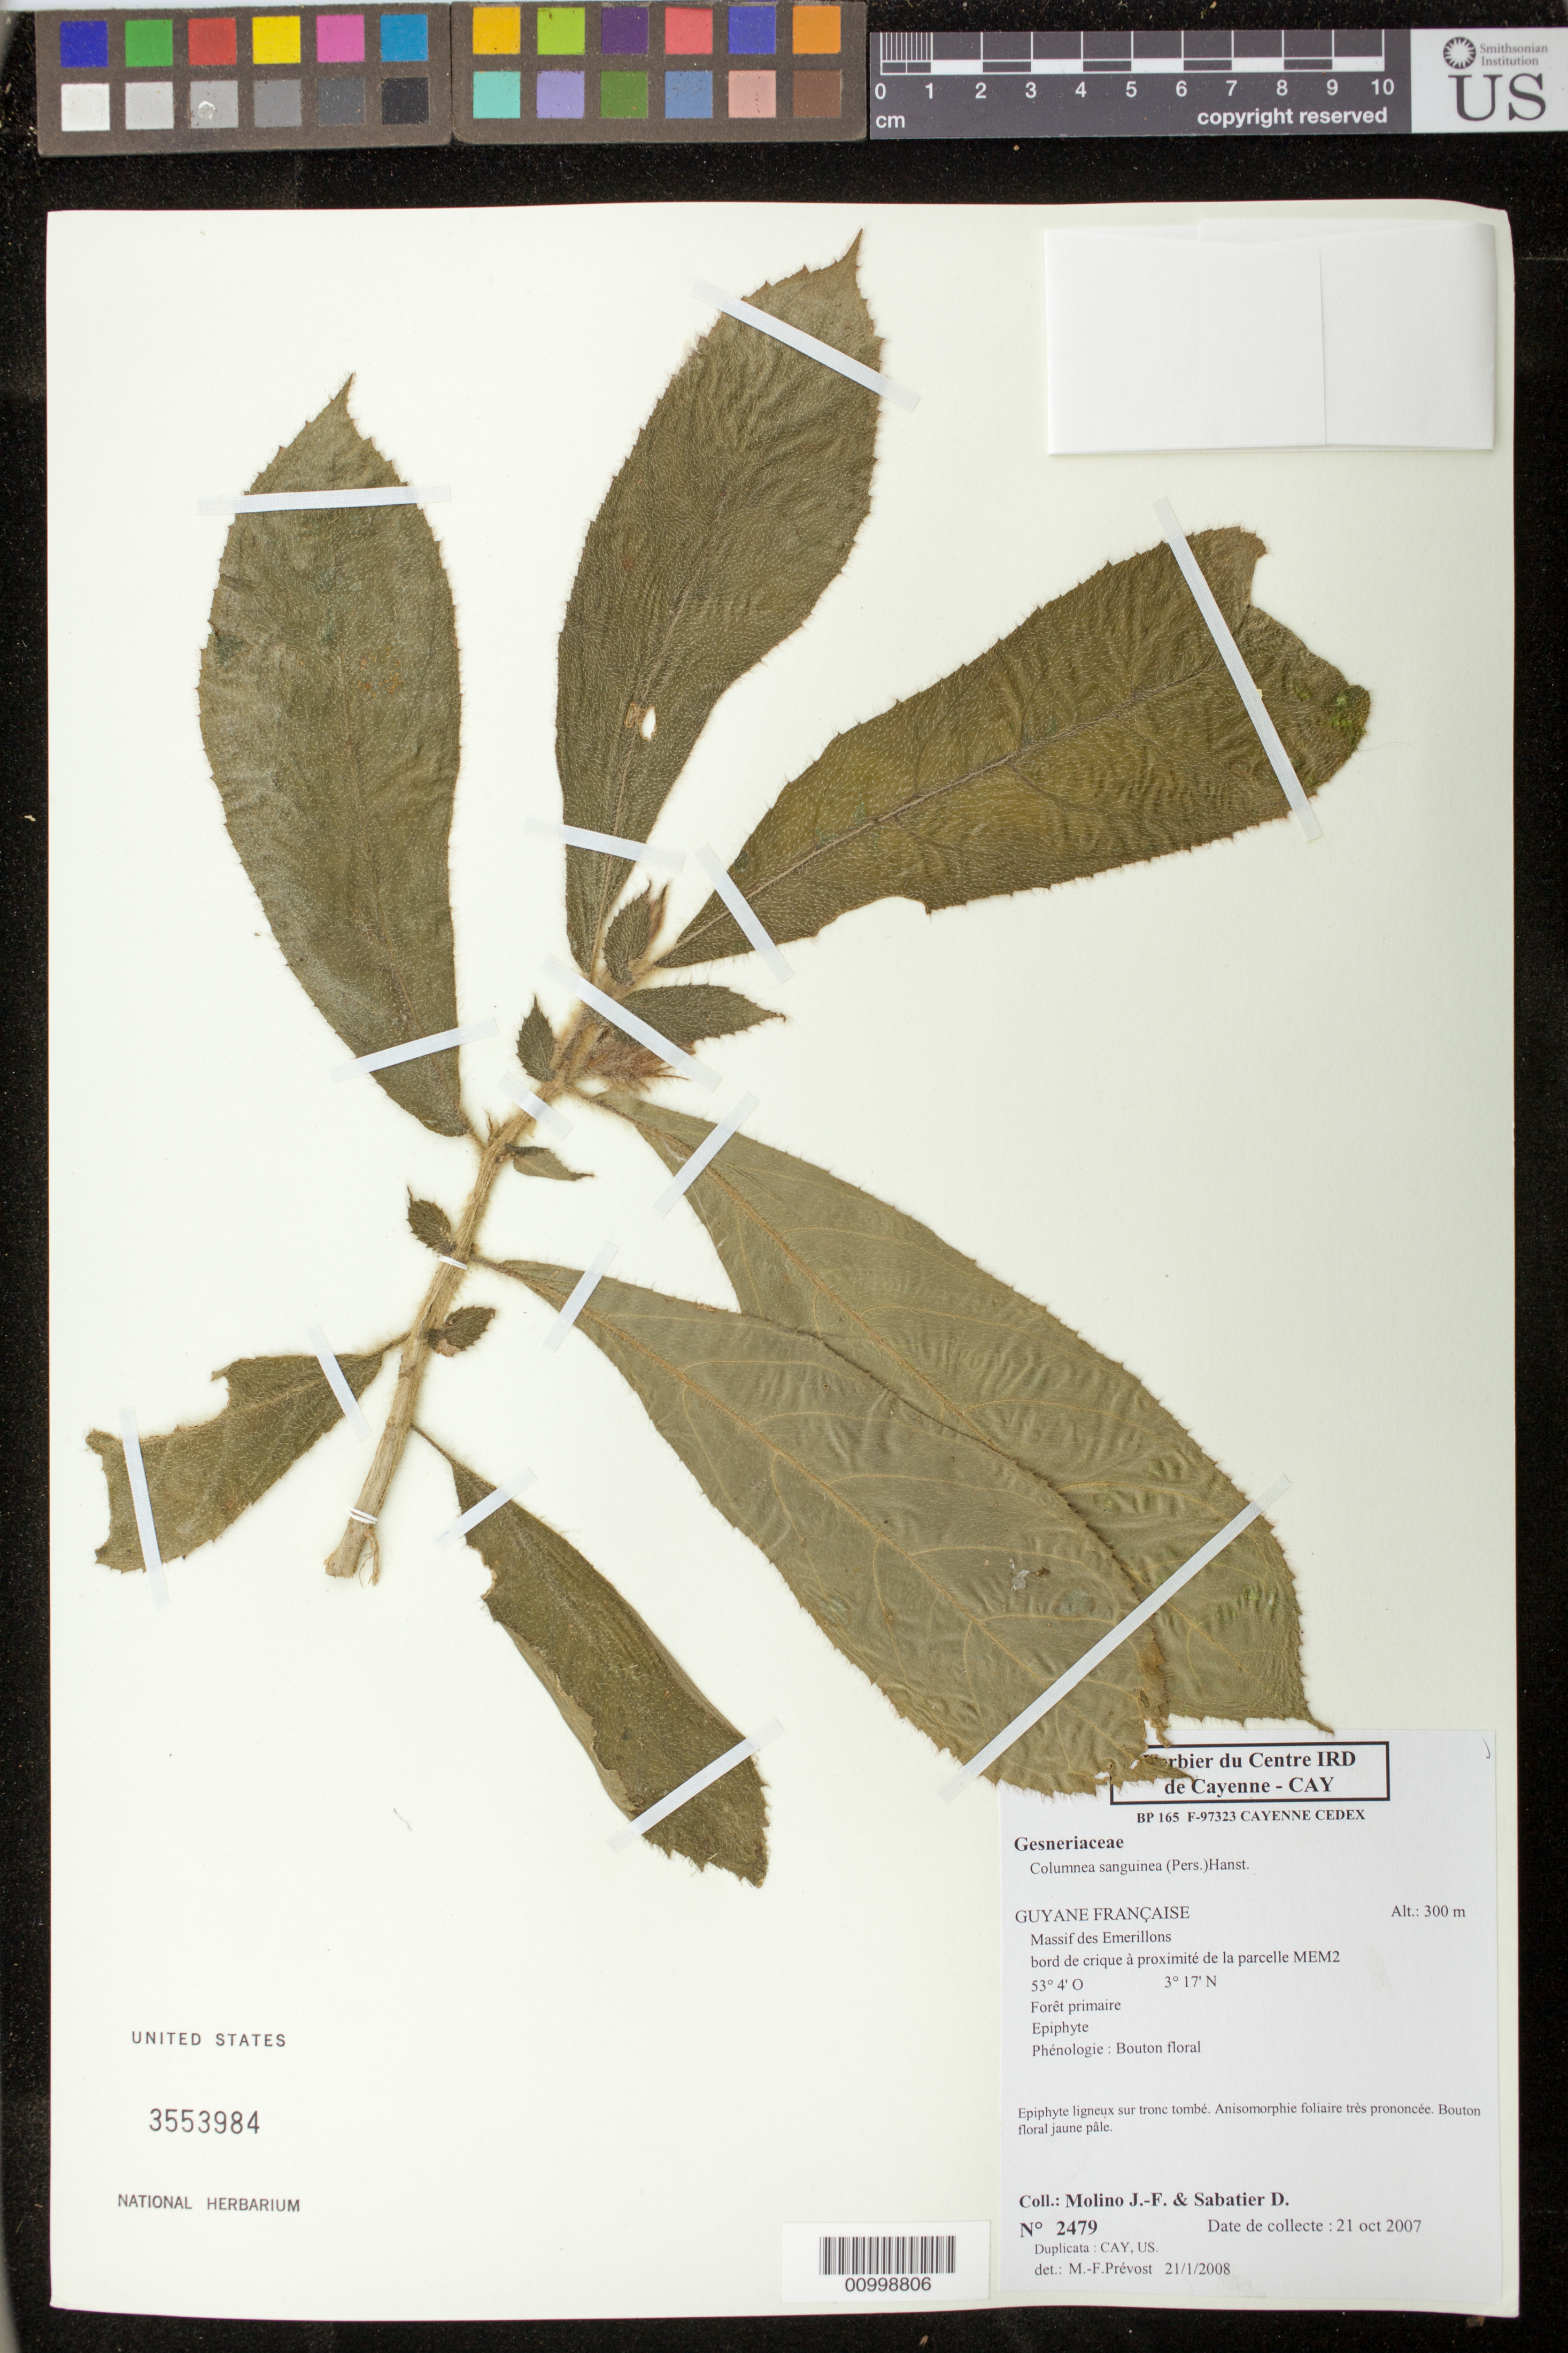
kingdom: Plantae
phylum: Tracheophyta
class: Magnoliopsida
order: Lamiales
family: Gesneriaceae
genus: Columnea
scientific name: Columnea sanguinea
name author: (Pers.) Hanst.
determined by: Prévost, M.-F.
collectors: J. Molino & D. Sabatier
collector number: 2479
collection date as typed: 21 Oct 2007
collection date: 2007-10-21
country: French Guiana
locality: Massif des Emerillons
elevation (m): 300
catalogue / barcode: US 3553984